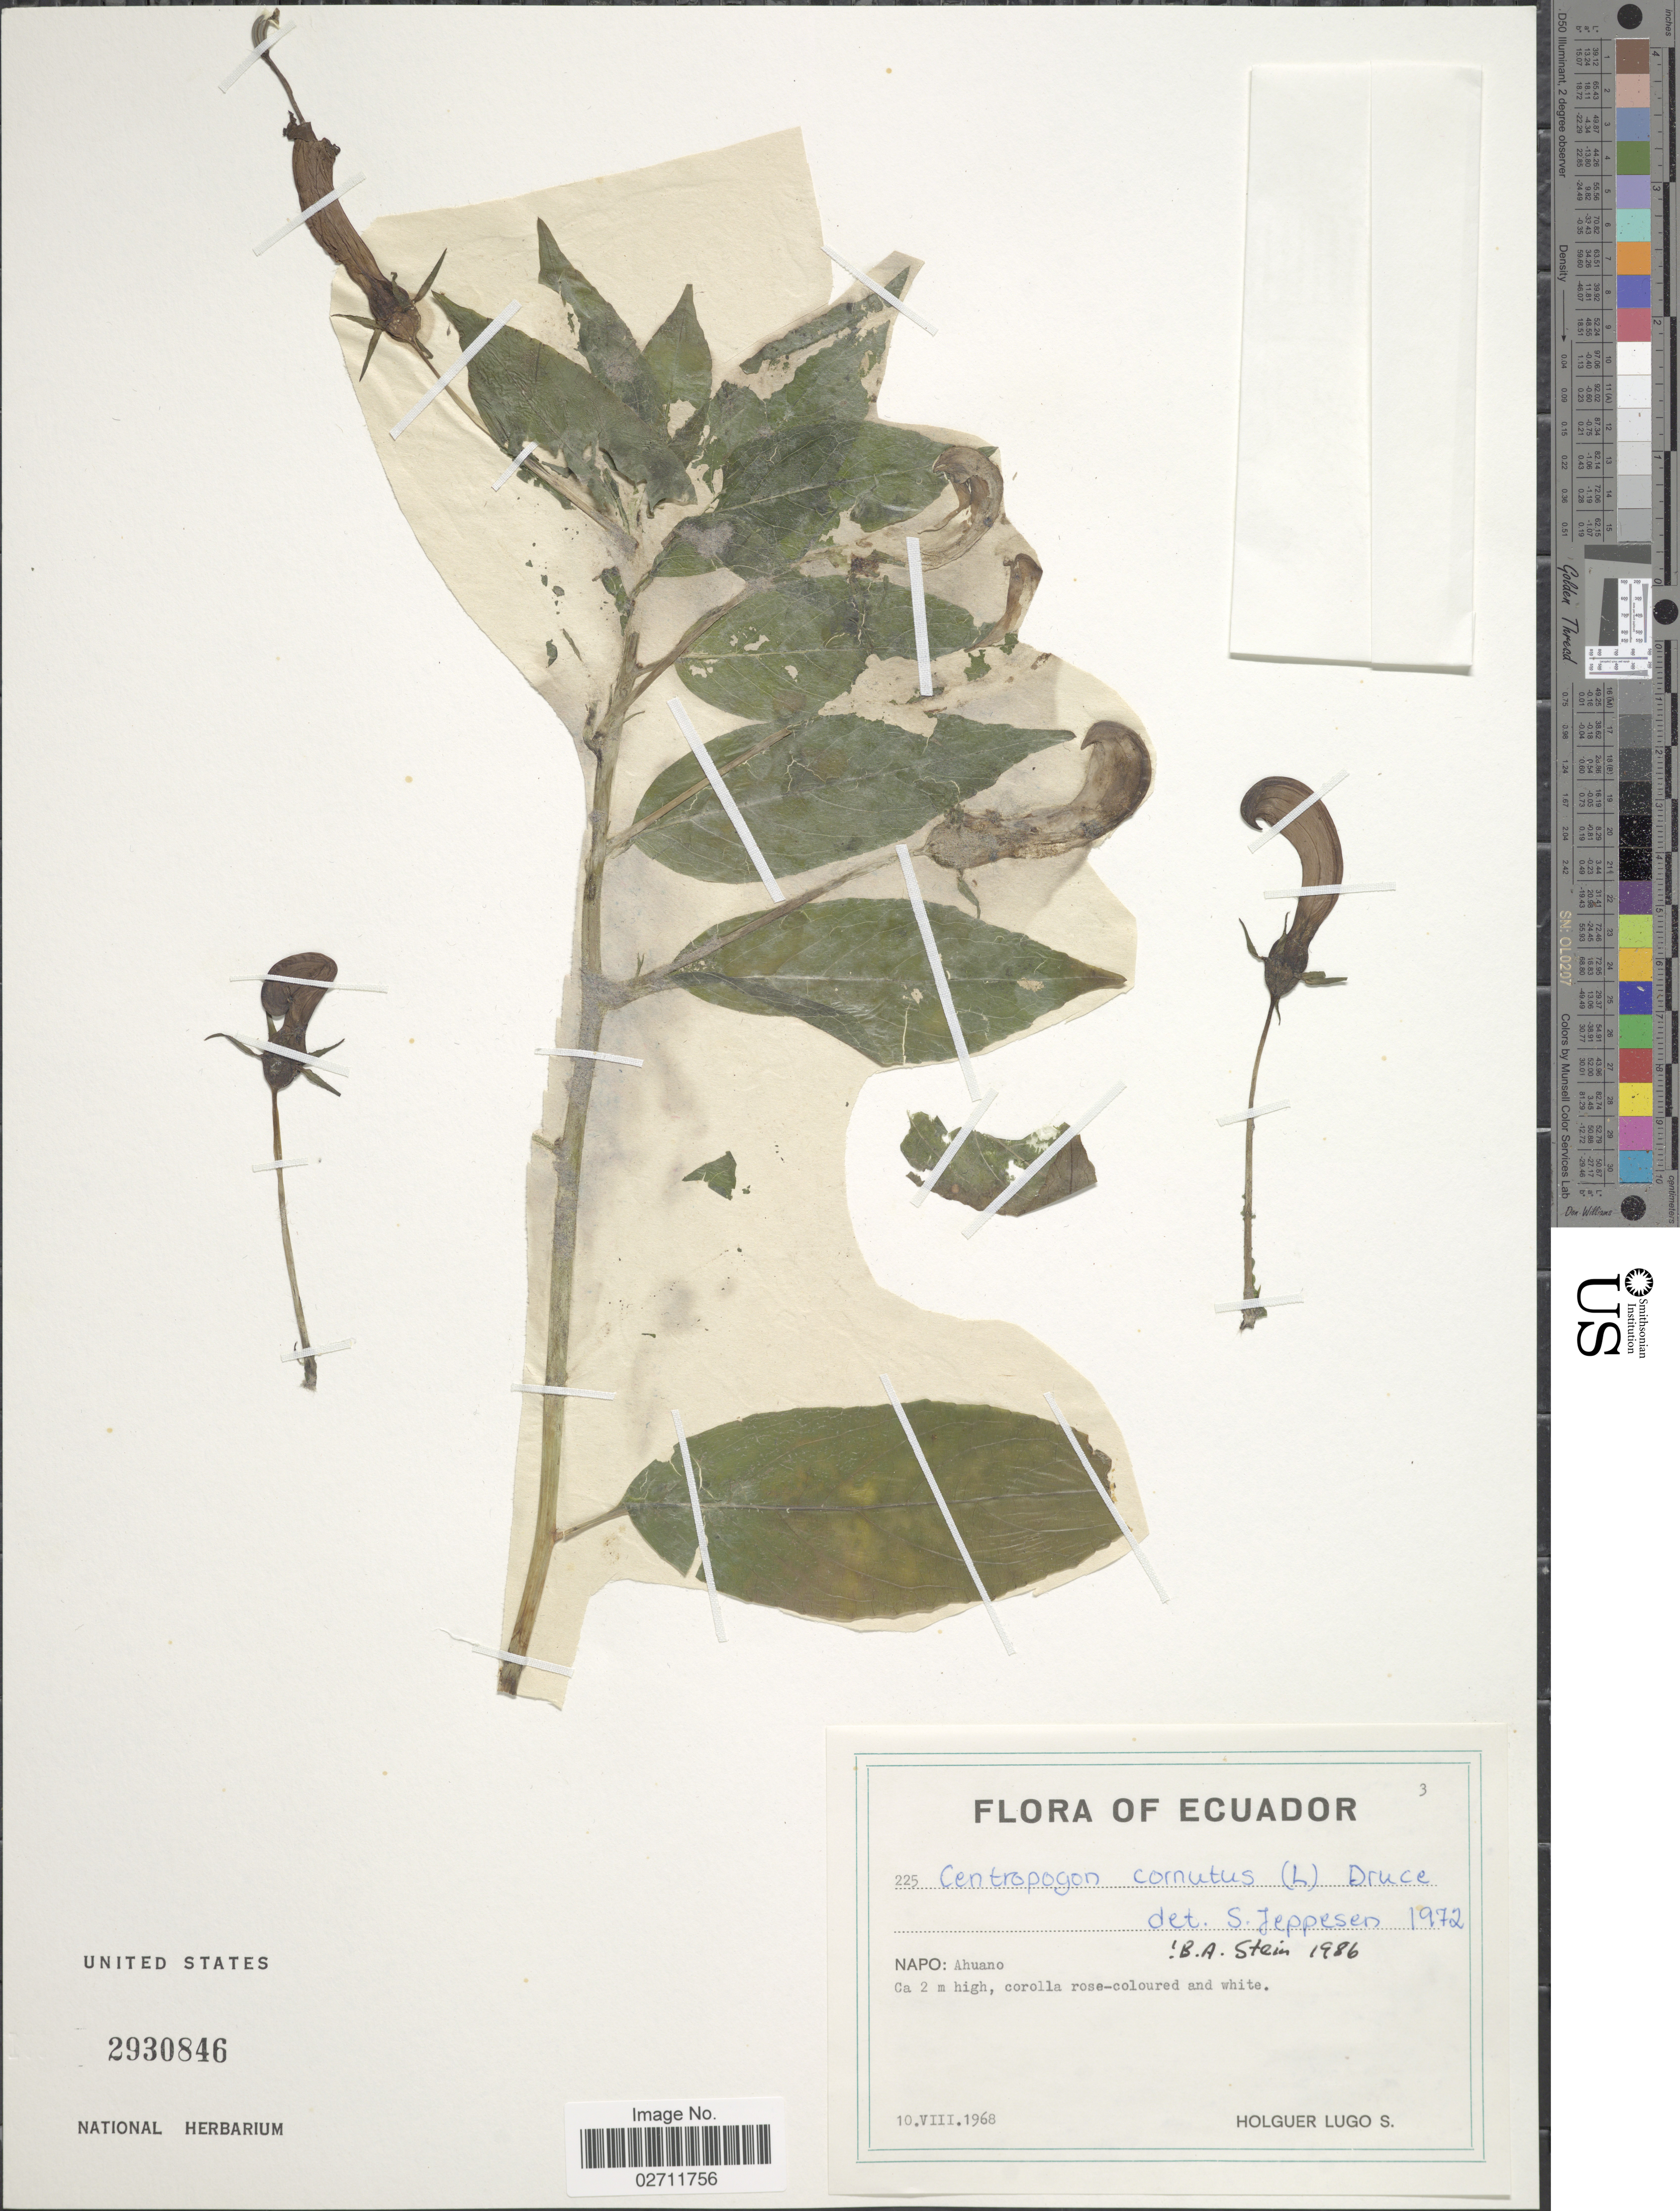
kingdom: Plantae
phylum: Tracheophyta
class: Magnoliopsida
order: Asterales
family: Campanulaceae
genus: Centropogon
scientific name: Centropogon cornutus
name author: (L.) Druce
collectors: H. Lugo S.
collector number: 225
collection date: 1968-08-10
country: Ecuador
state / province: Napo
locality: Ahuano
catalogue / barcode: US 2930846